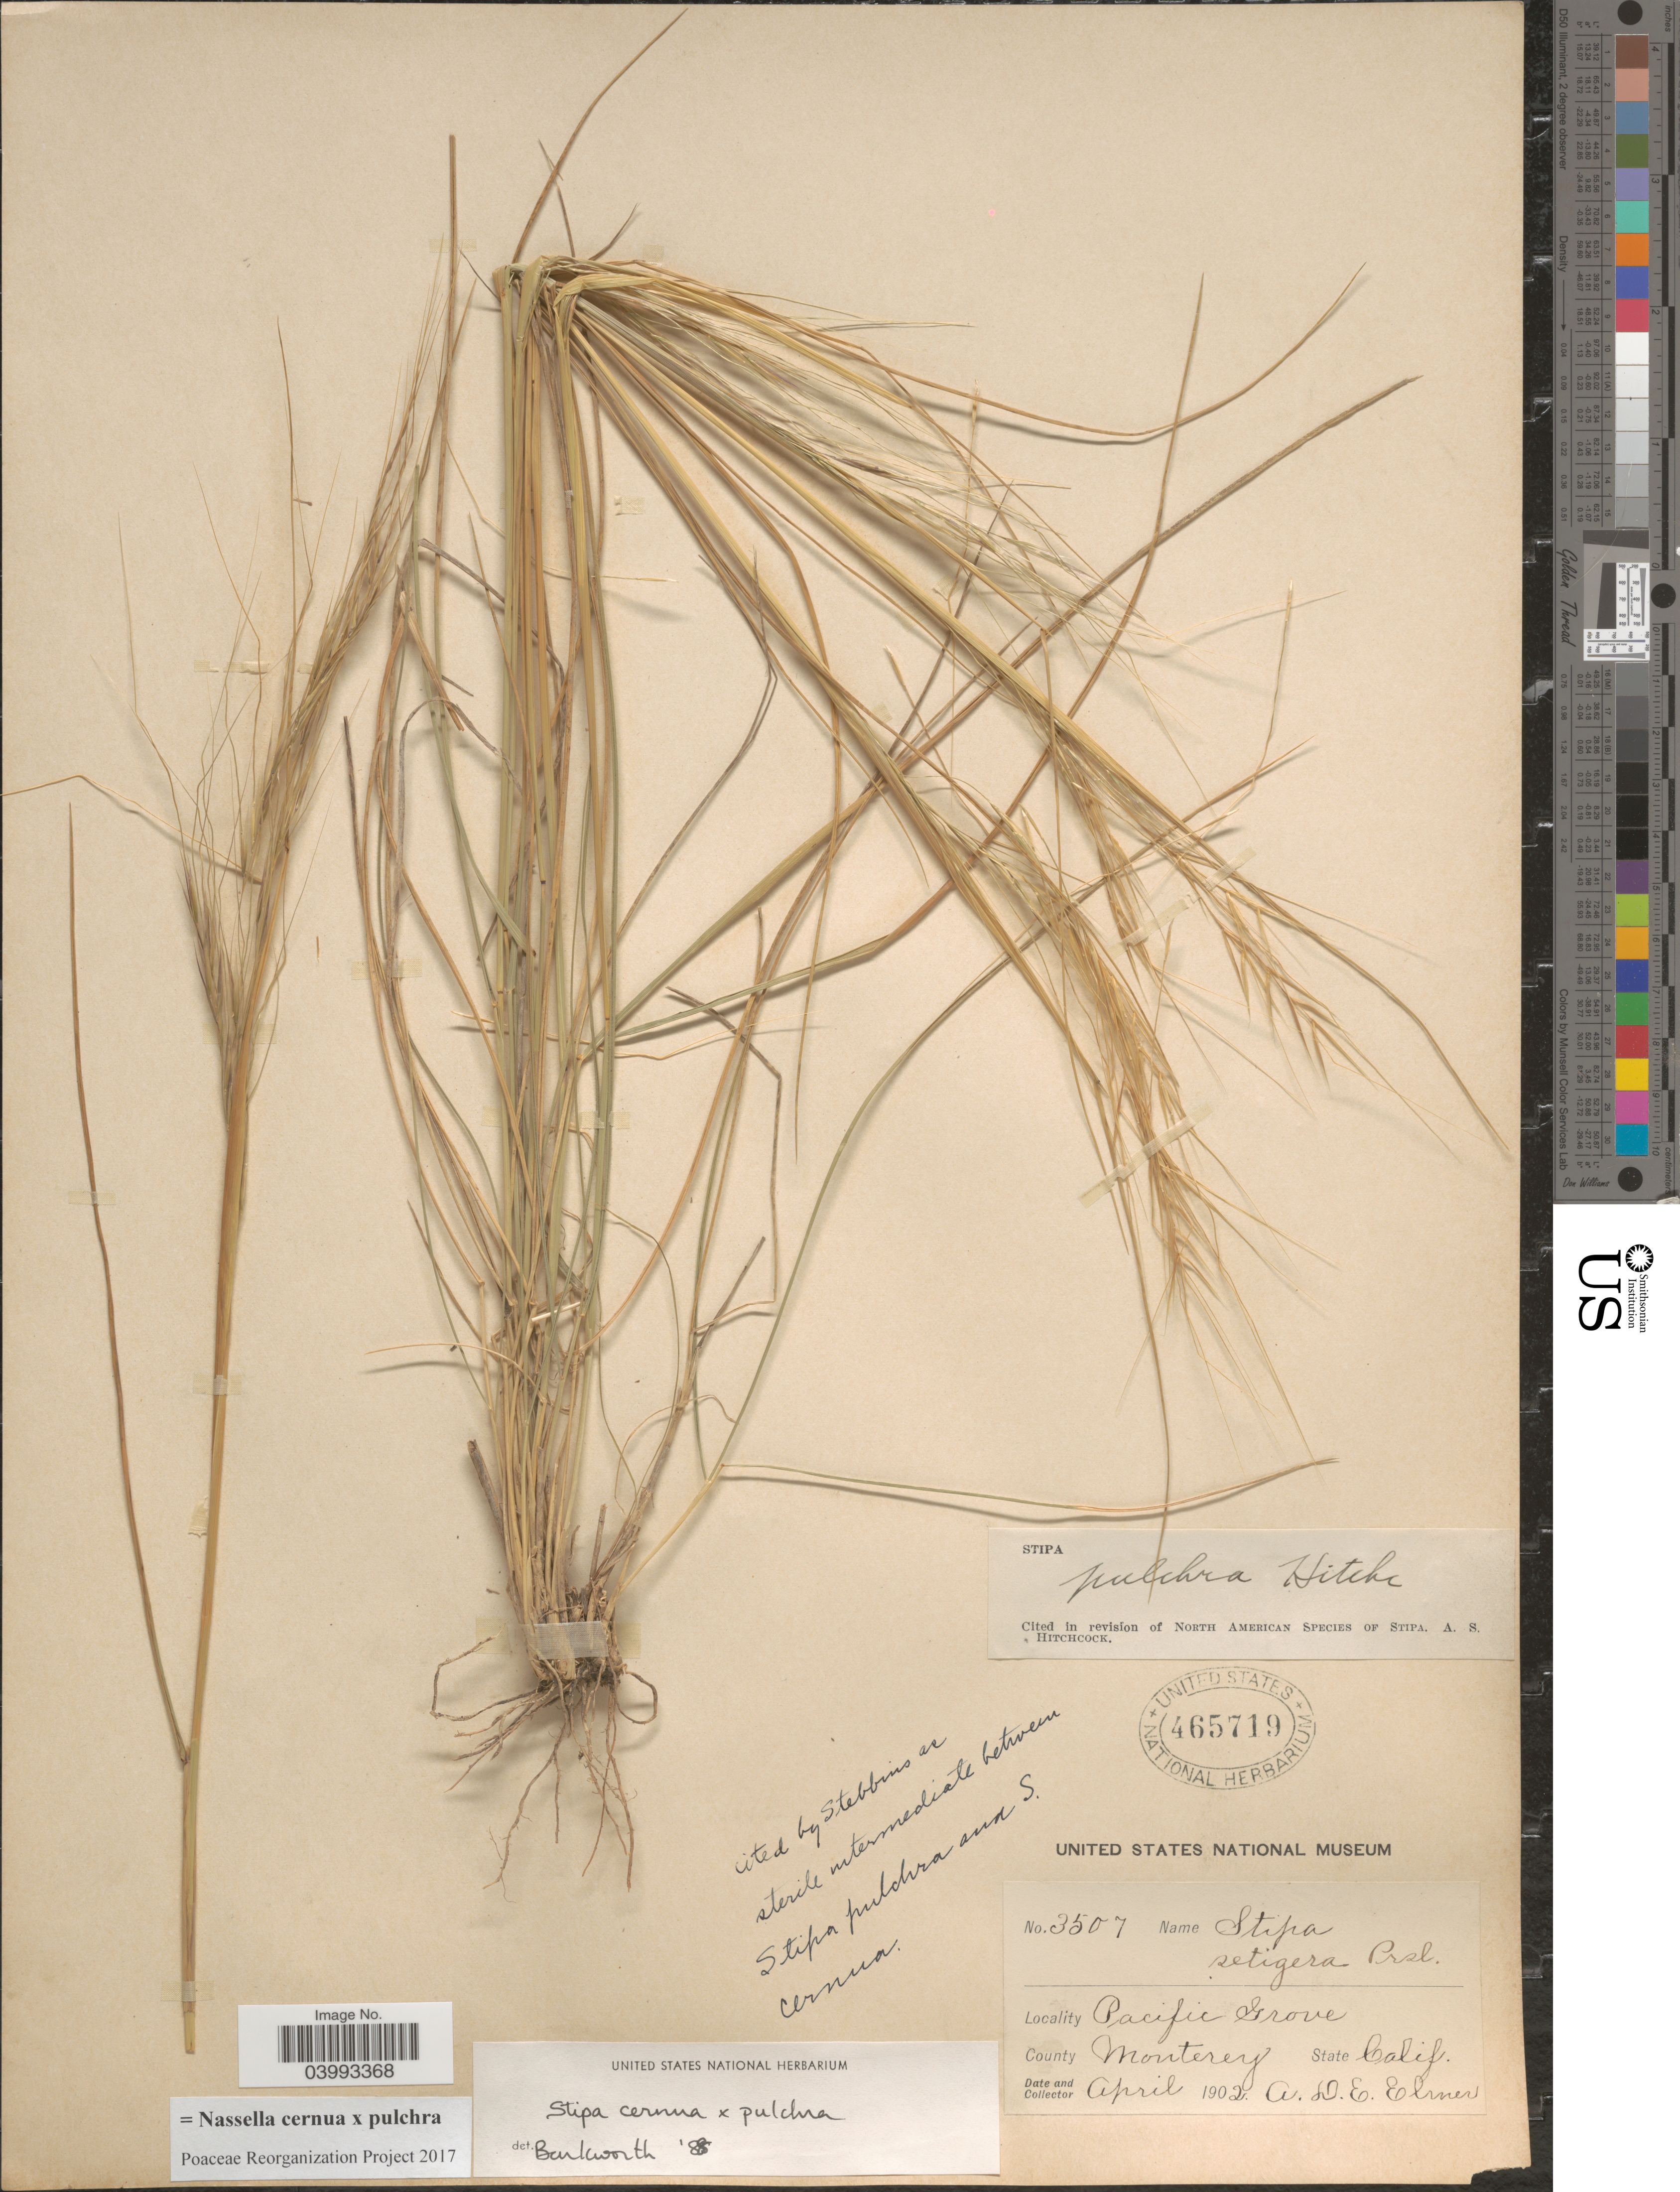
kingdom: Plantae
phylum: Tracheophyta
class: Liliopsida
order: Poales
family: Poaceae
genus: Nassella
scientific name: Nassella cernua x N. pulchra (Hitchc.) Barkworth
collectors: A. D. E. Elmer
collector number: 3507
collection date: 1902-04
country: United States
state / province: California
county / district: Monterey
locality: Pacific Grove. County Monterey.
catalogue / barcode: US 465719